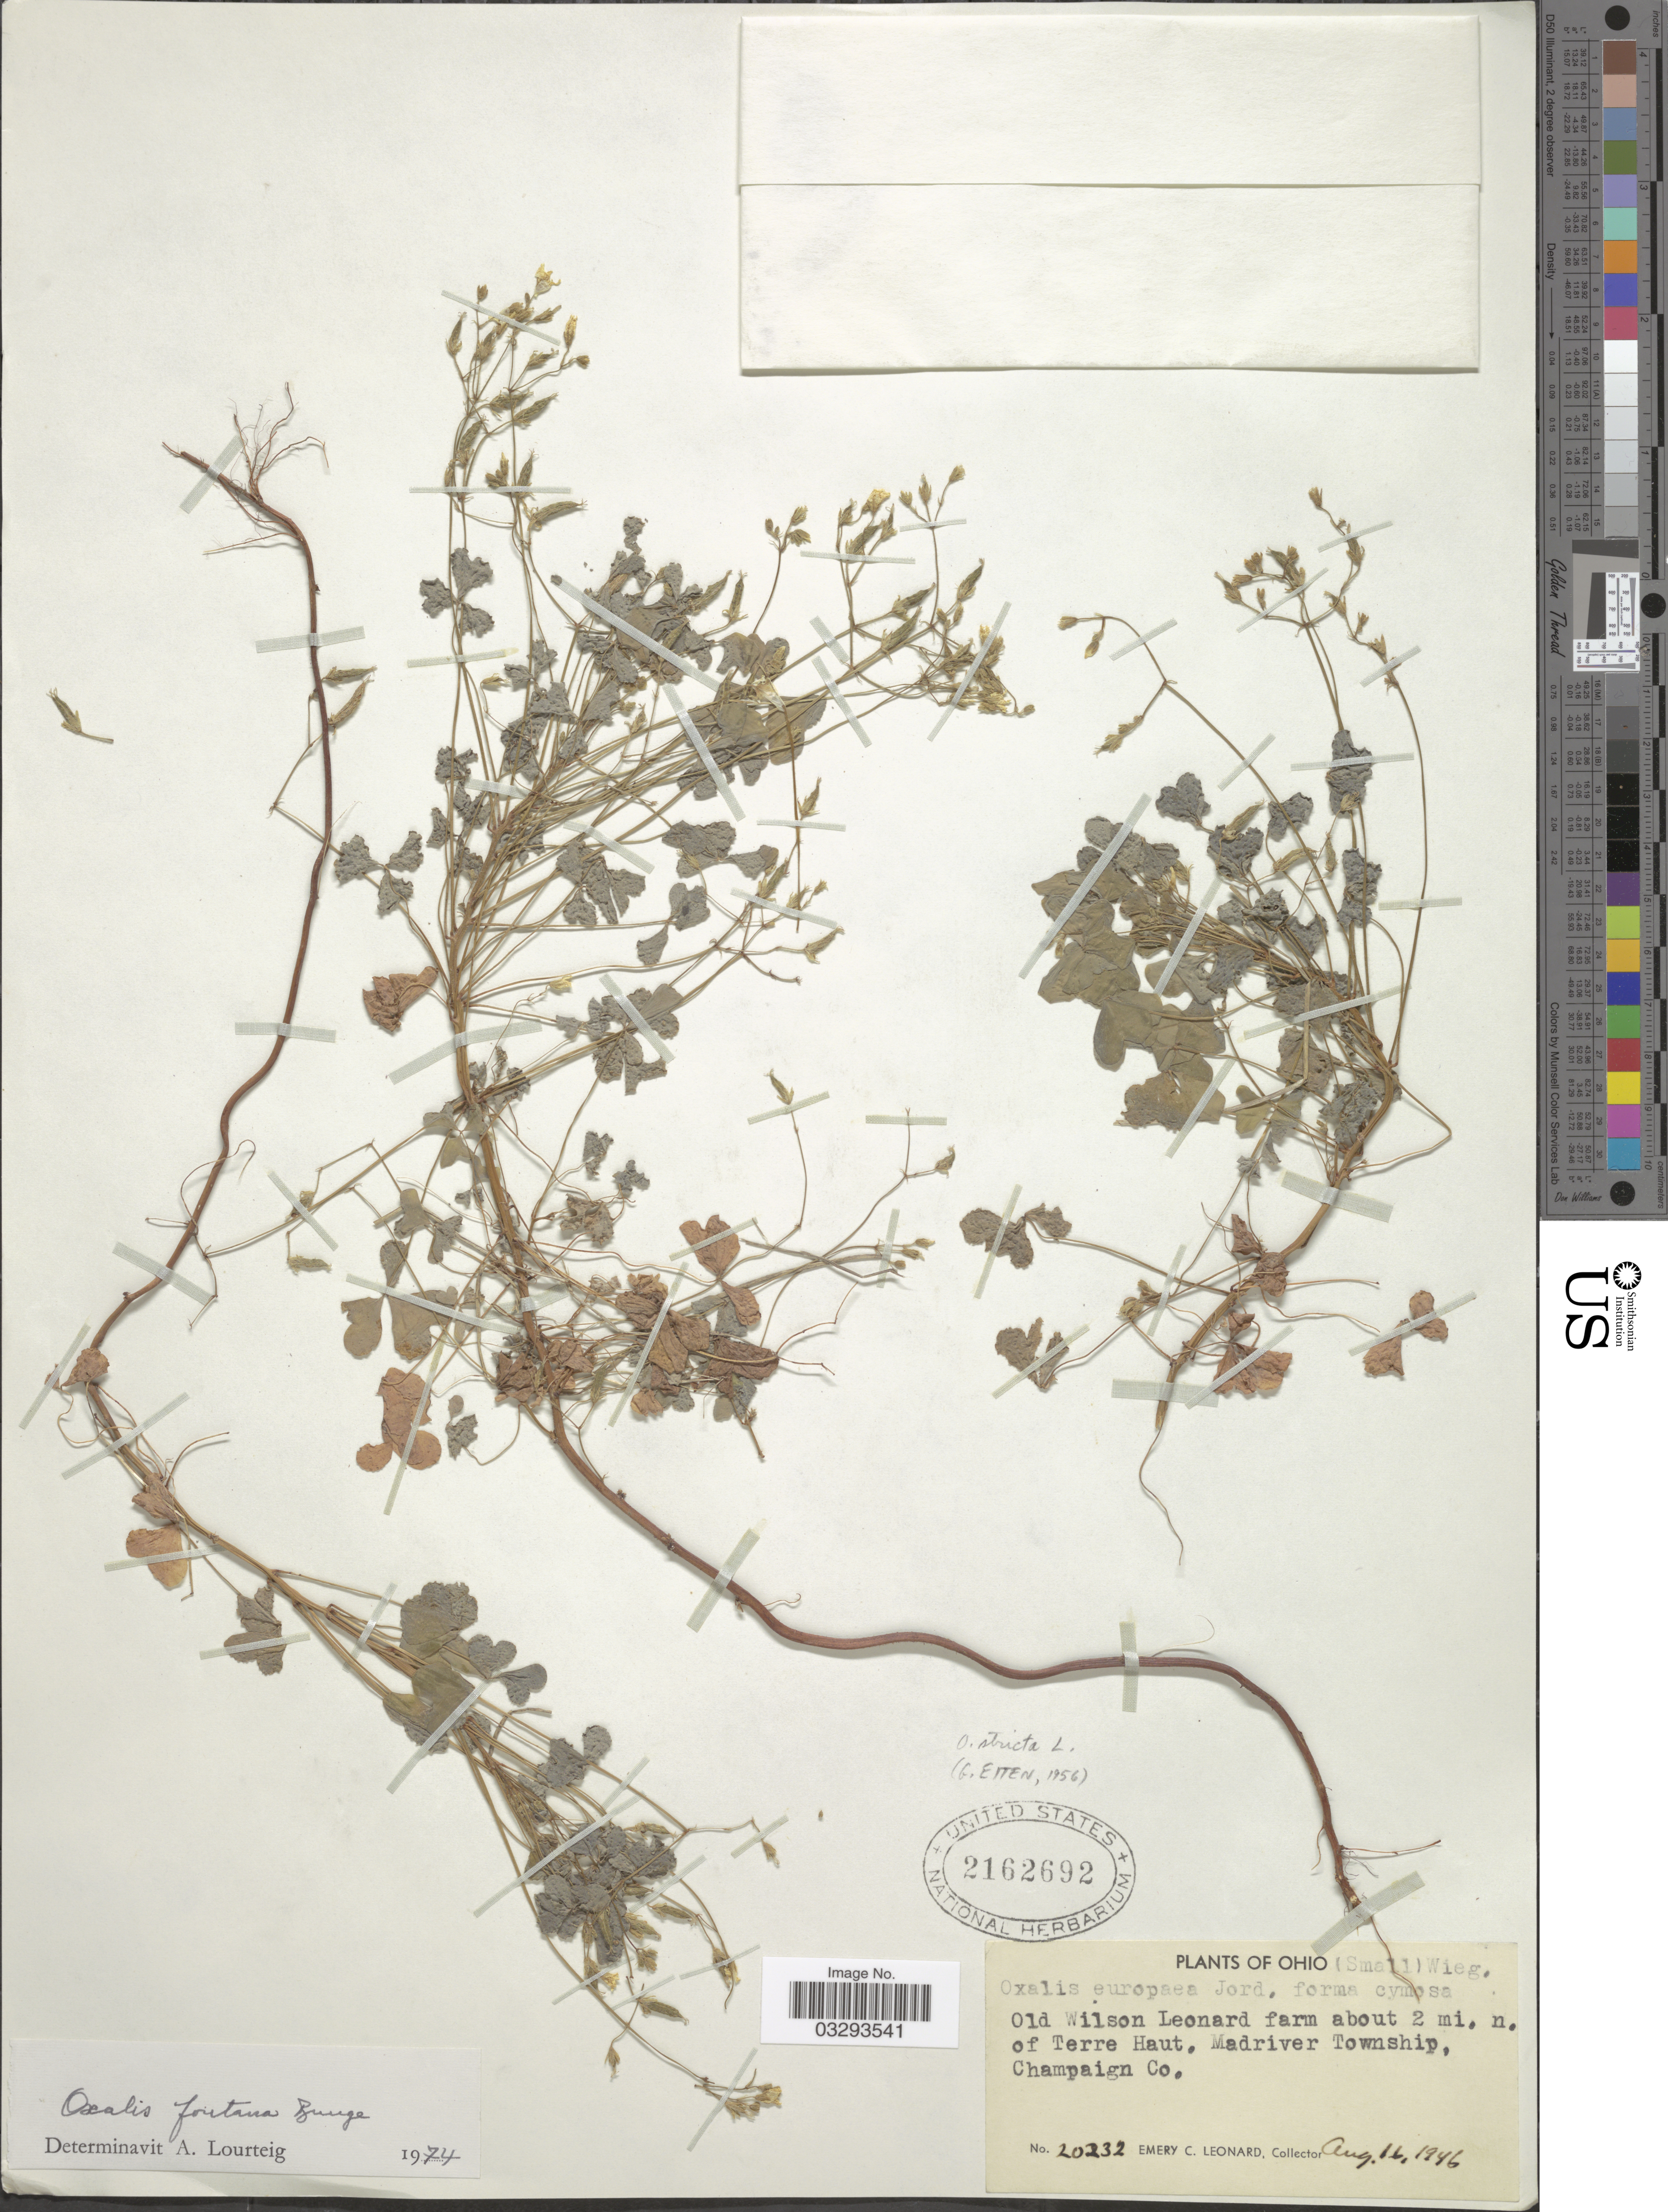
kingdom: Plantae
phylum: Tracheophyta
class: Magnoliopsida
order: Oxalidales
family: Oxalidaceae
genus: Oxalis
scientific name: Oxalis fontana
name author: Bunge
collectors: E. C. Leonard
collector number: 20232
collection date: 1946-08-16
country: United States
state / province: Ohio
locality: Old Wilson Leonard farm about 2 mi. n. of Terre Haut. Madriver Township, Champaign Co.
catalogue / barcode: US 2162692